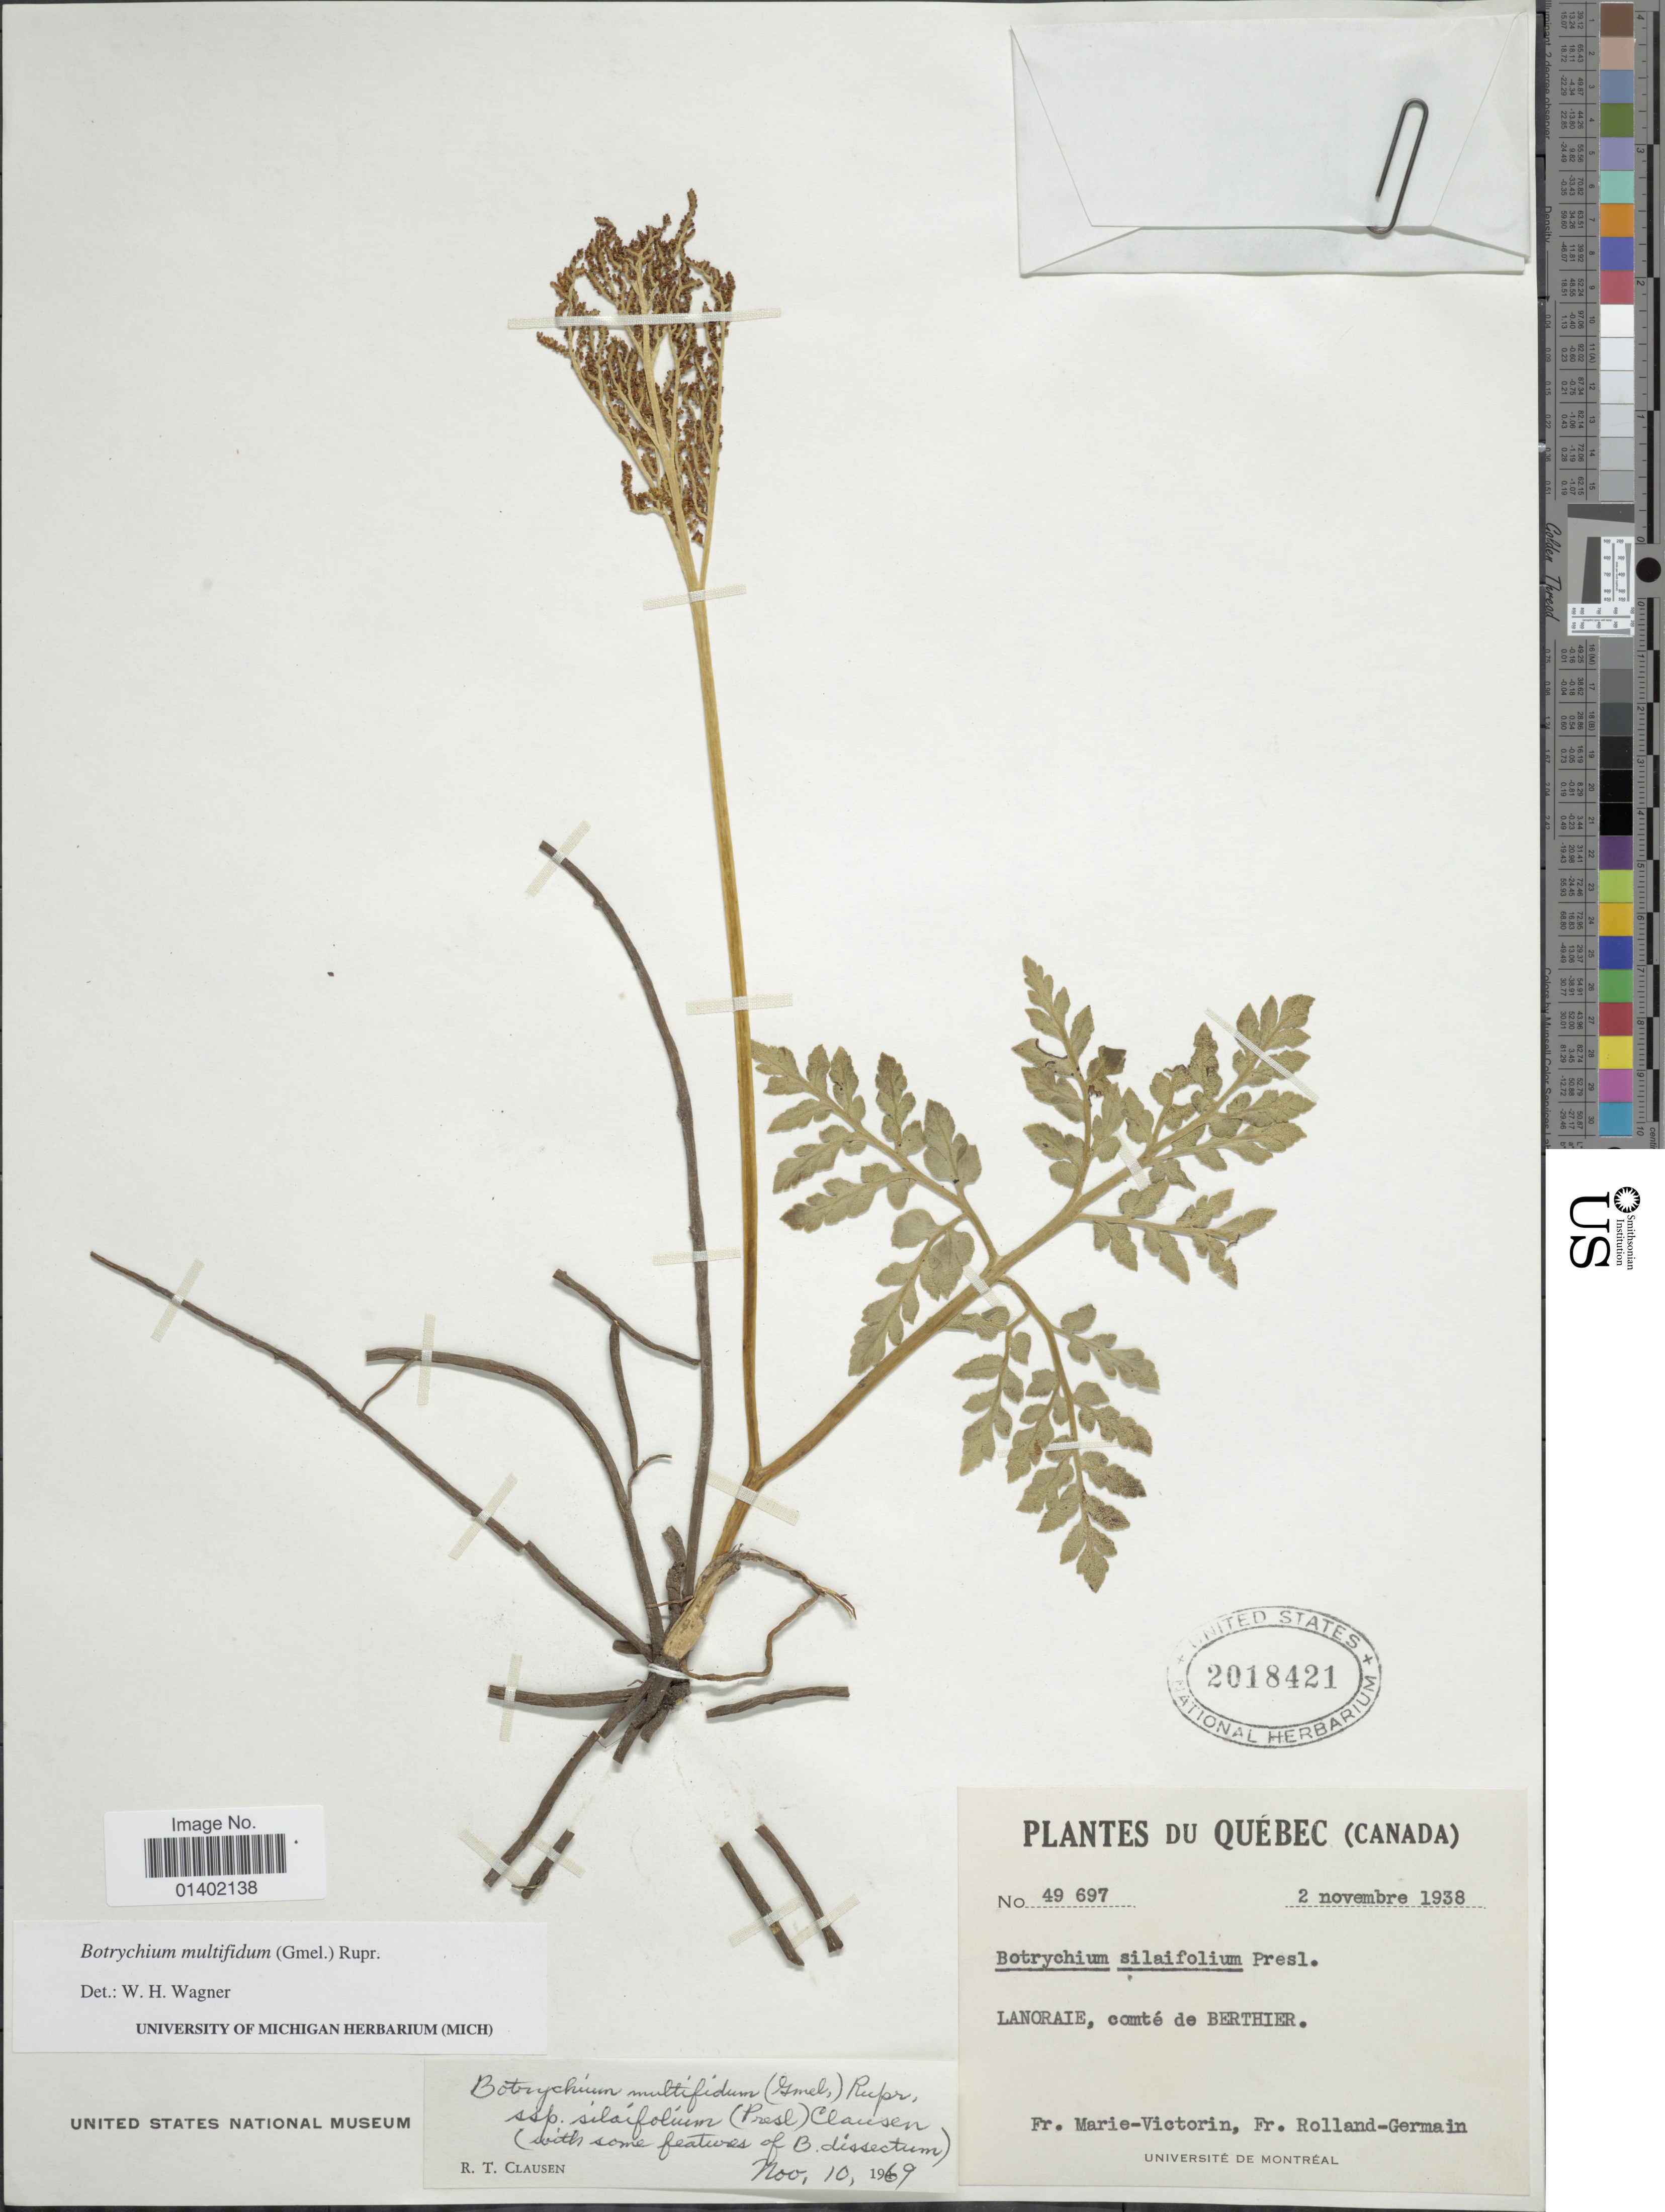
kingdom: Plantae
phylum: Tracheophyta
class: Polypodiopsida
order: Ophioglossales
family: Ophioglossaceae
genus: Botrychium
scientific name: Botrychium multifidum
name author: (J.F. Gmel.) Rupr.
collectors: Fr. Marie-Victorin & Rolland-Germain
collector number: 49697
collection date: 1938-11-02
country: Canada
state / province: Quebec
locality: Lanoraie, comte de Berthier.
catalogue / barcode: US 2018421